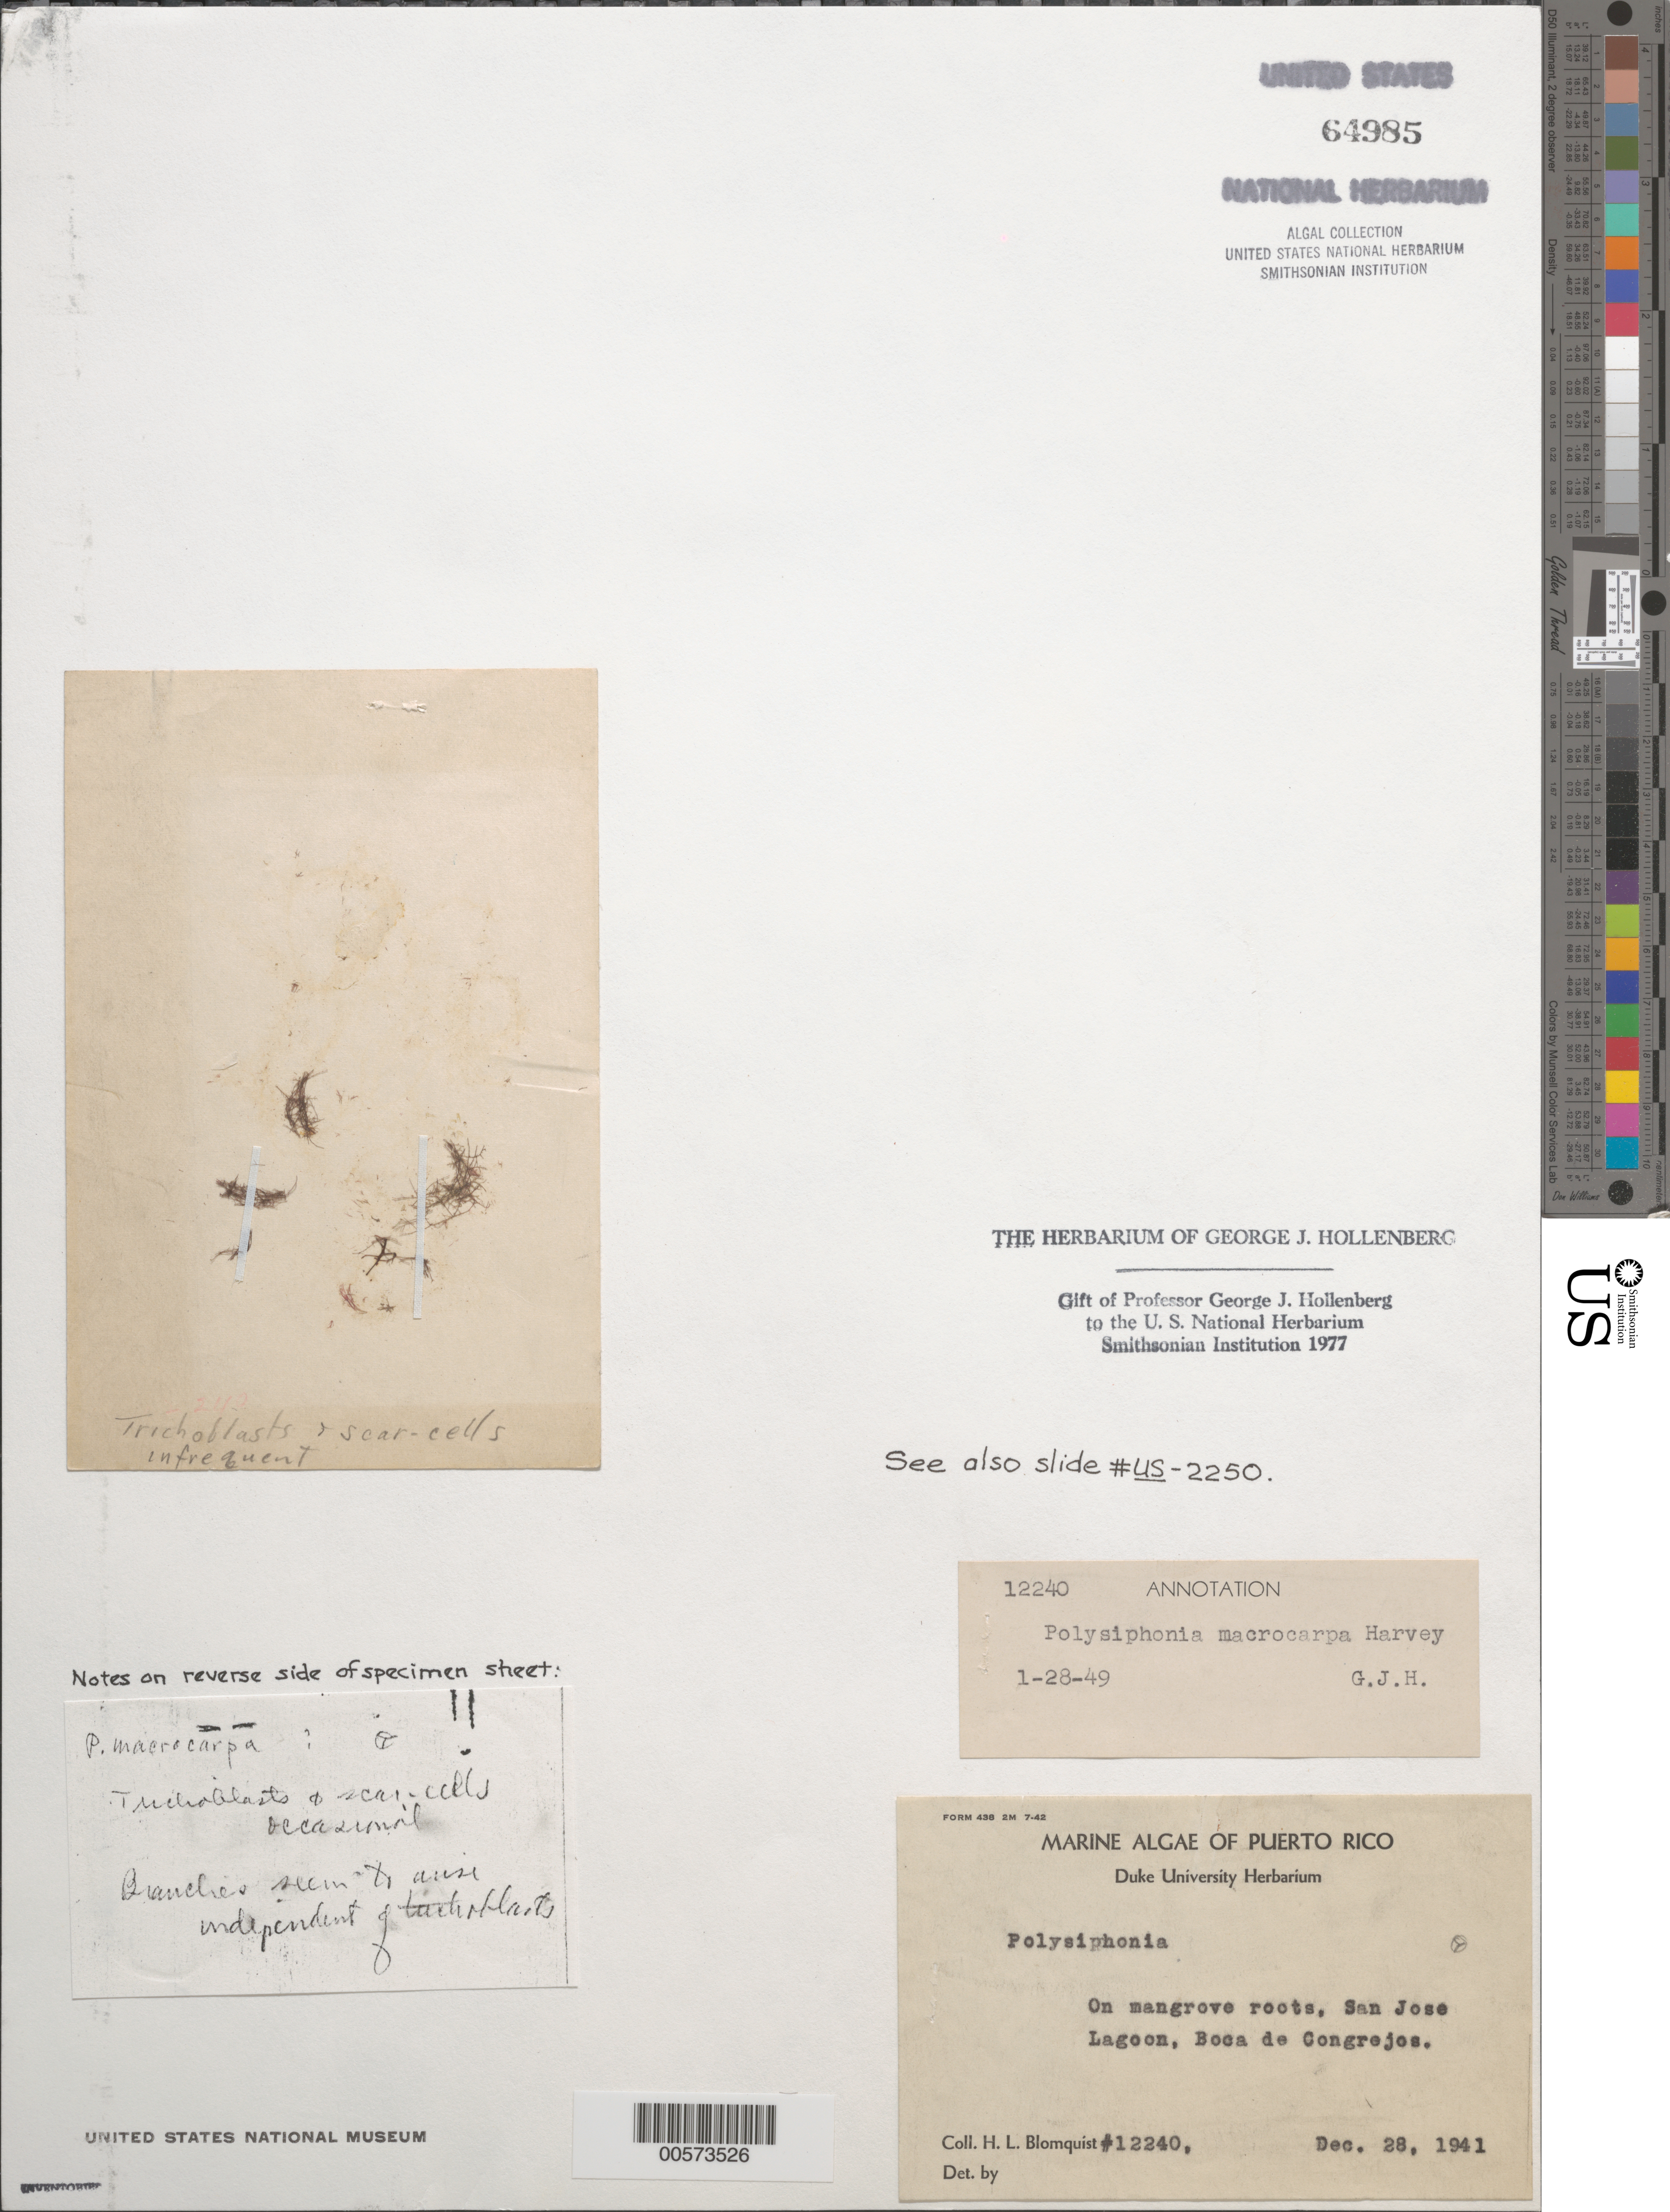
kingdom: Plantae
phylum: Rhodophyta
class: Florideophyceae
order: Ceramiales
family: Rhodomelaceae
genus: Polysiphonia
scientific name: Polysiphonia macrocarpa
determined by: Hollenberg, George J.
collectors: H. Blomquist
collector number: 12240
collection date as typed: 28 Dec 1941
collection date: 1941-12-28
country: Puerto Rico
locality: San Jose Lagoon, Boca de Congrejos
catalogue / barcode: US 64985